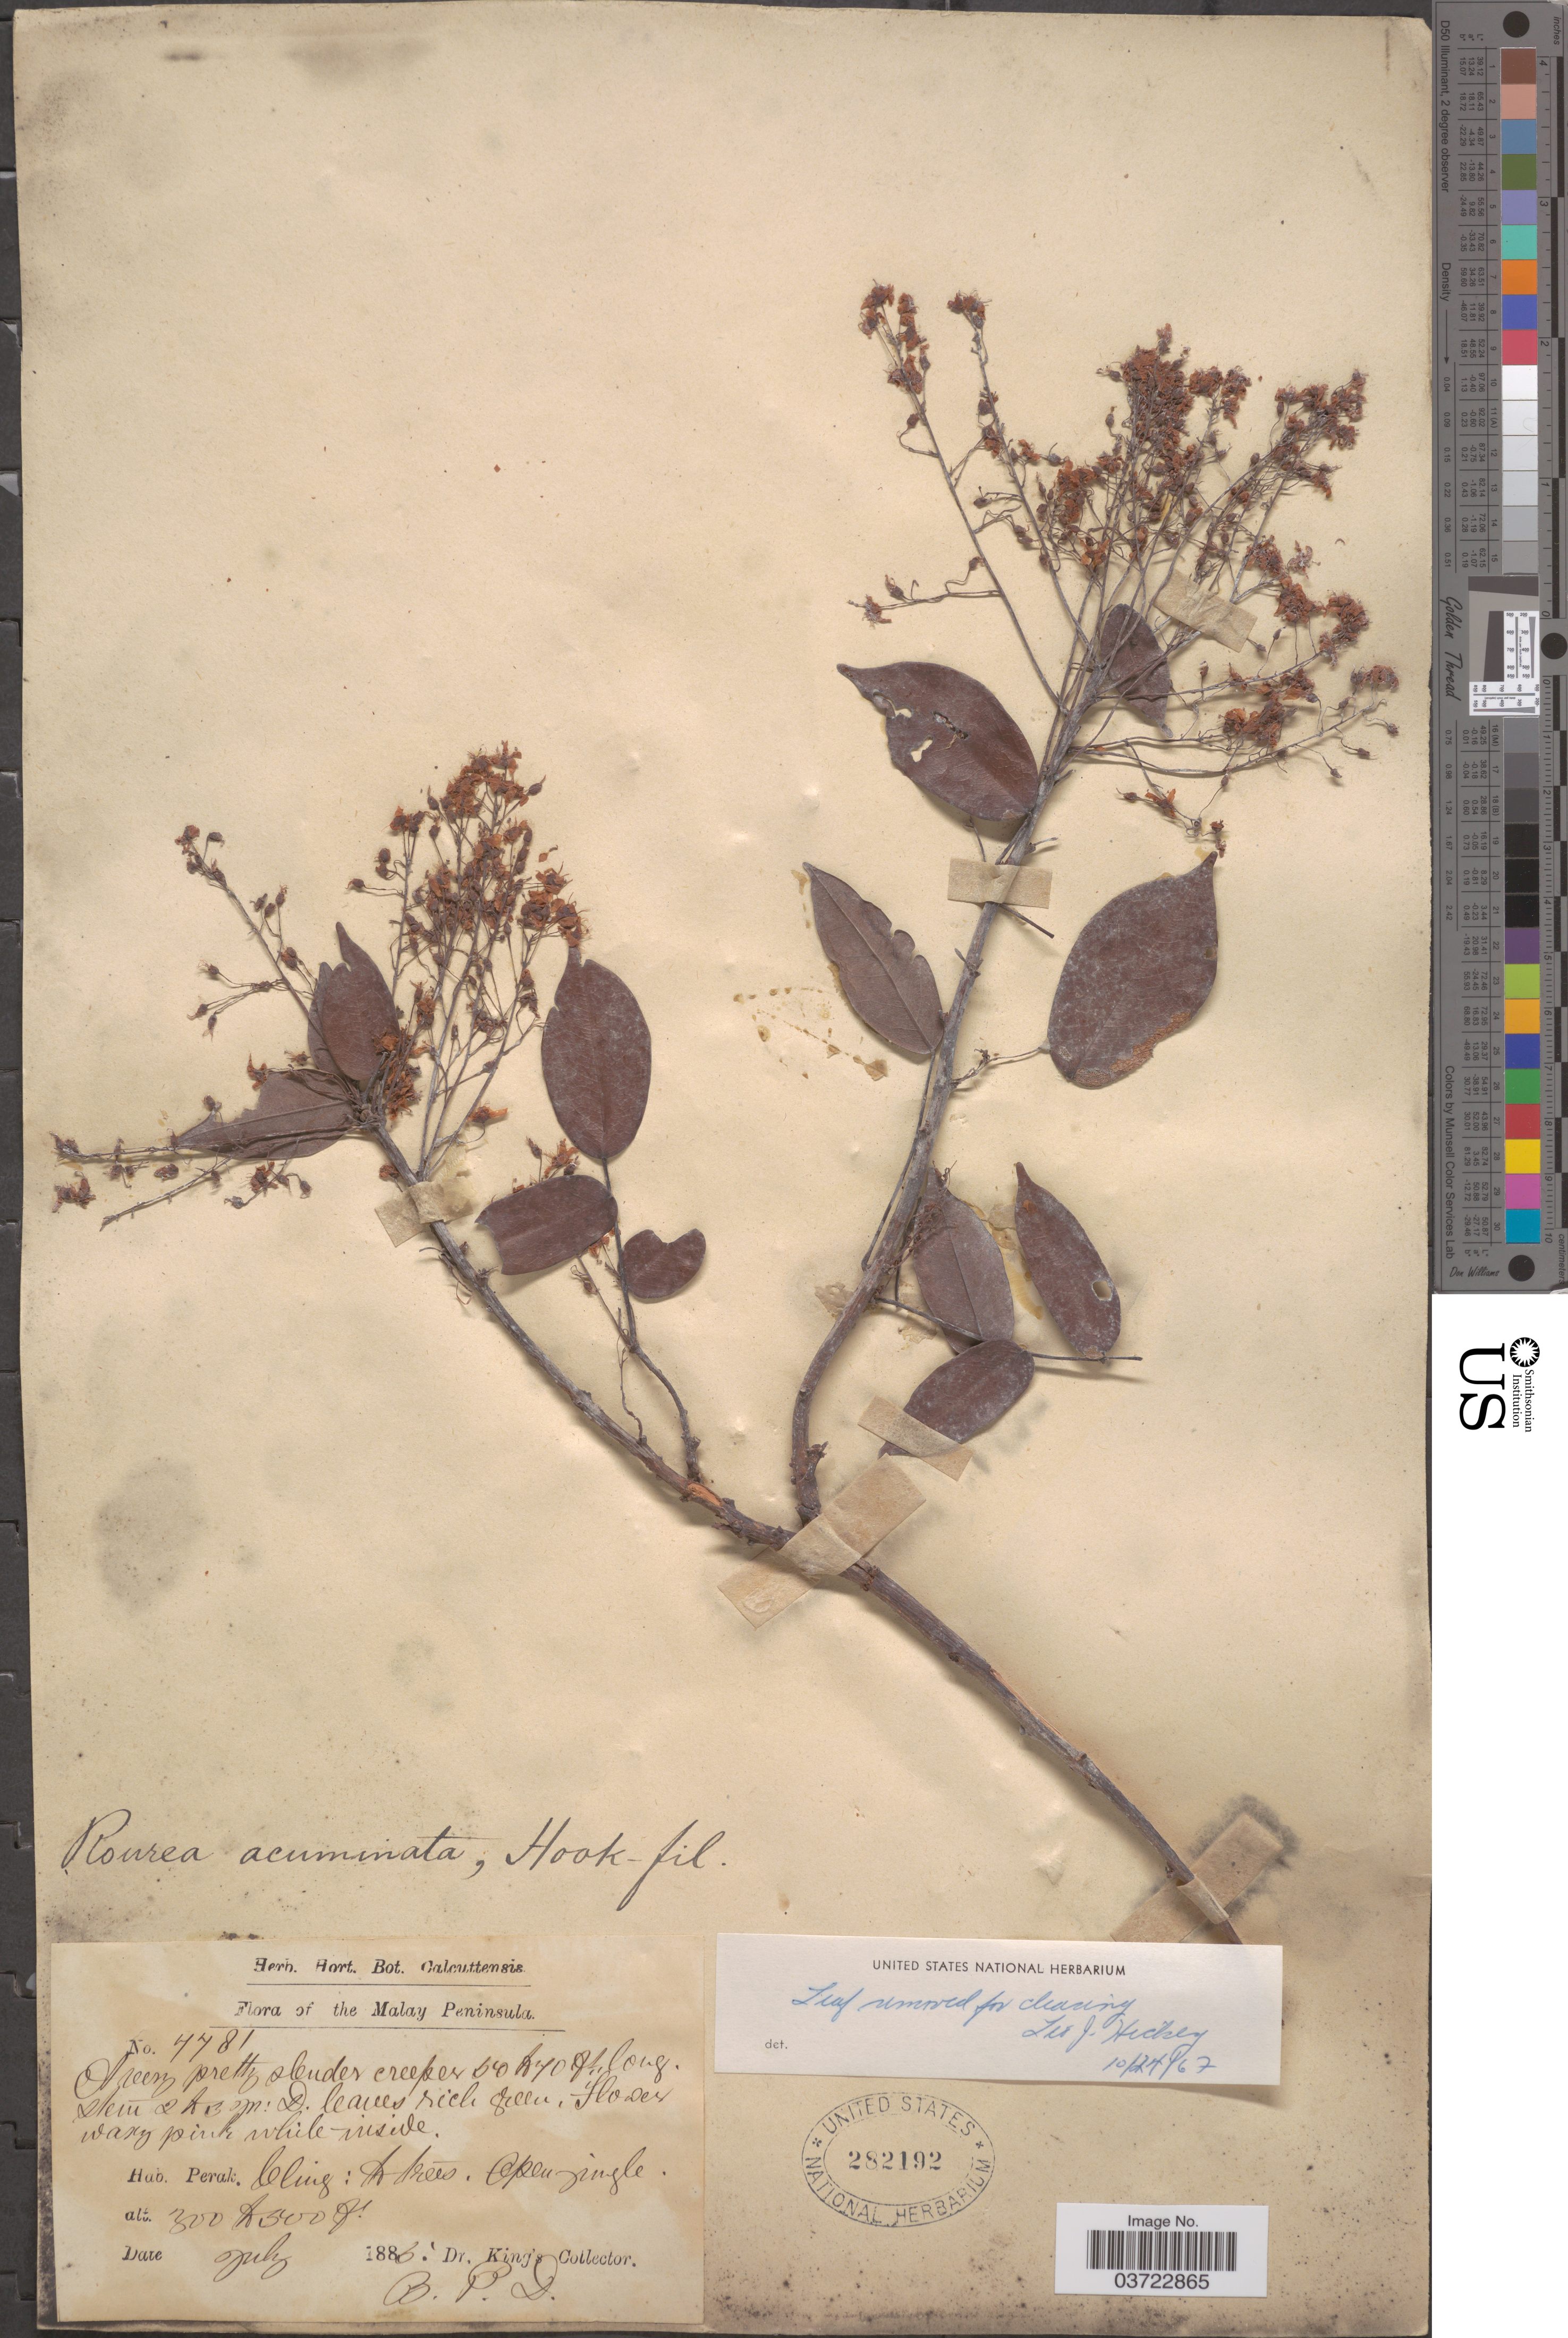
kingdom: Plantae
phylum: Tracheophyta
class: Magnoliopsida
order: Oxalidales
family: Connaraceae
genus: Rourea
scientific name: Rourea anomala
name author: King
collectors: Dr. King's collector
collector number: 7781*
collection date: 1886-07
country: Malaysia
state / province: Perak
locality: The Malay Peninsula. Perak. Cling: to trees. Open jungle. B.P.D.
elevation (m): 91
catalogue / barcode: US 282192